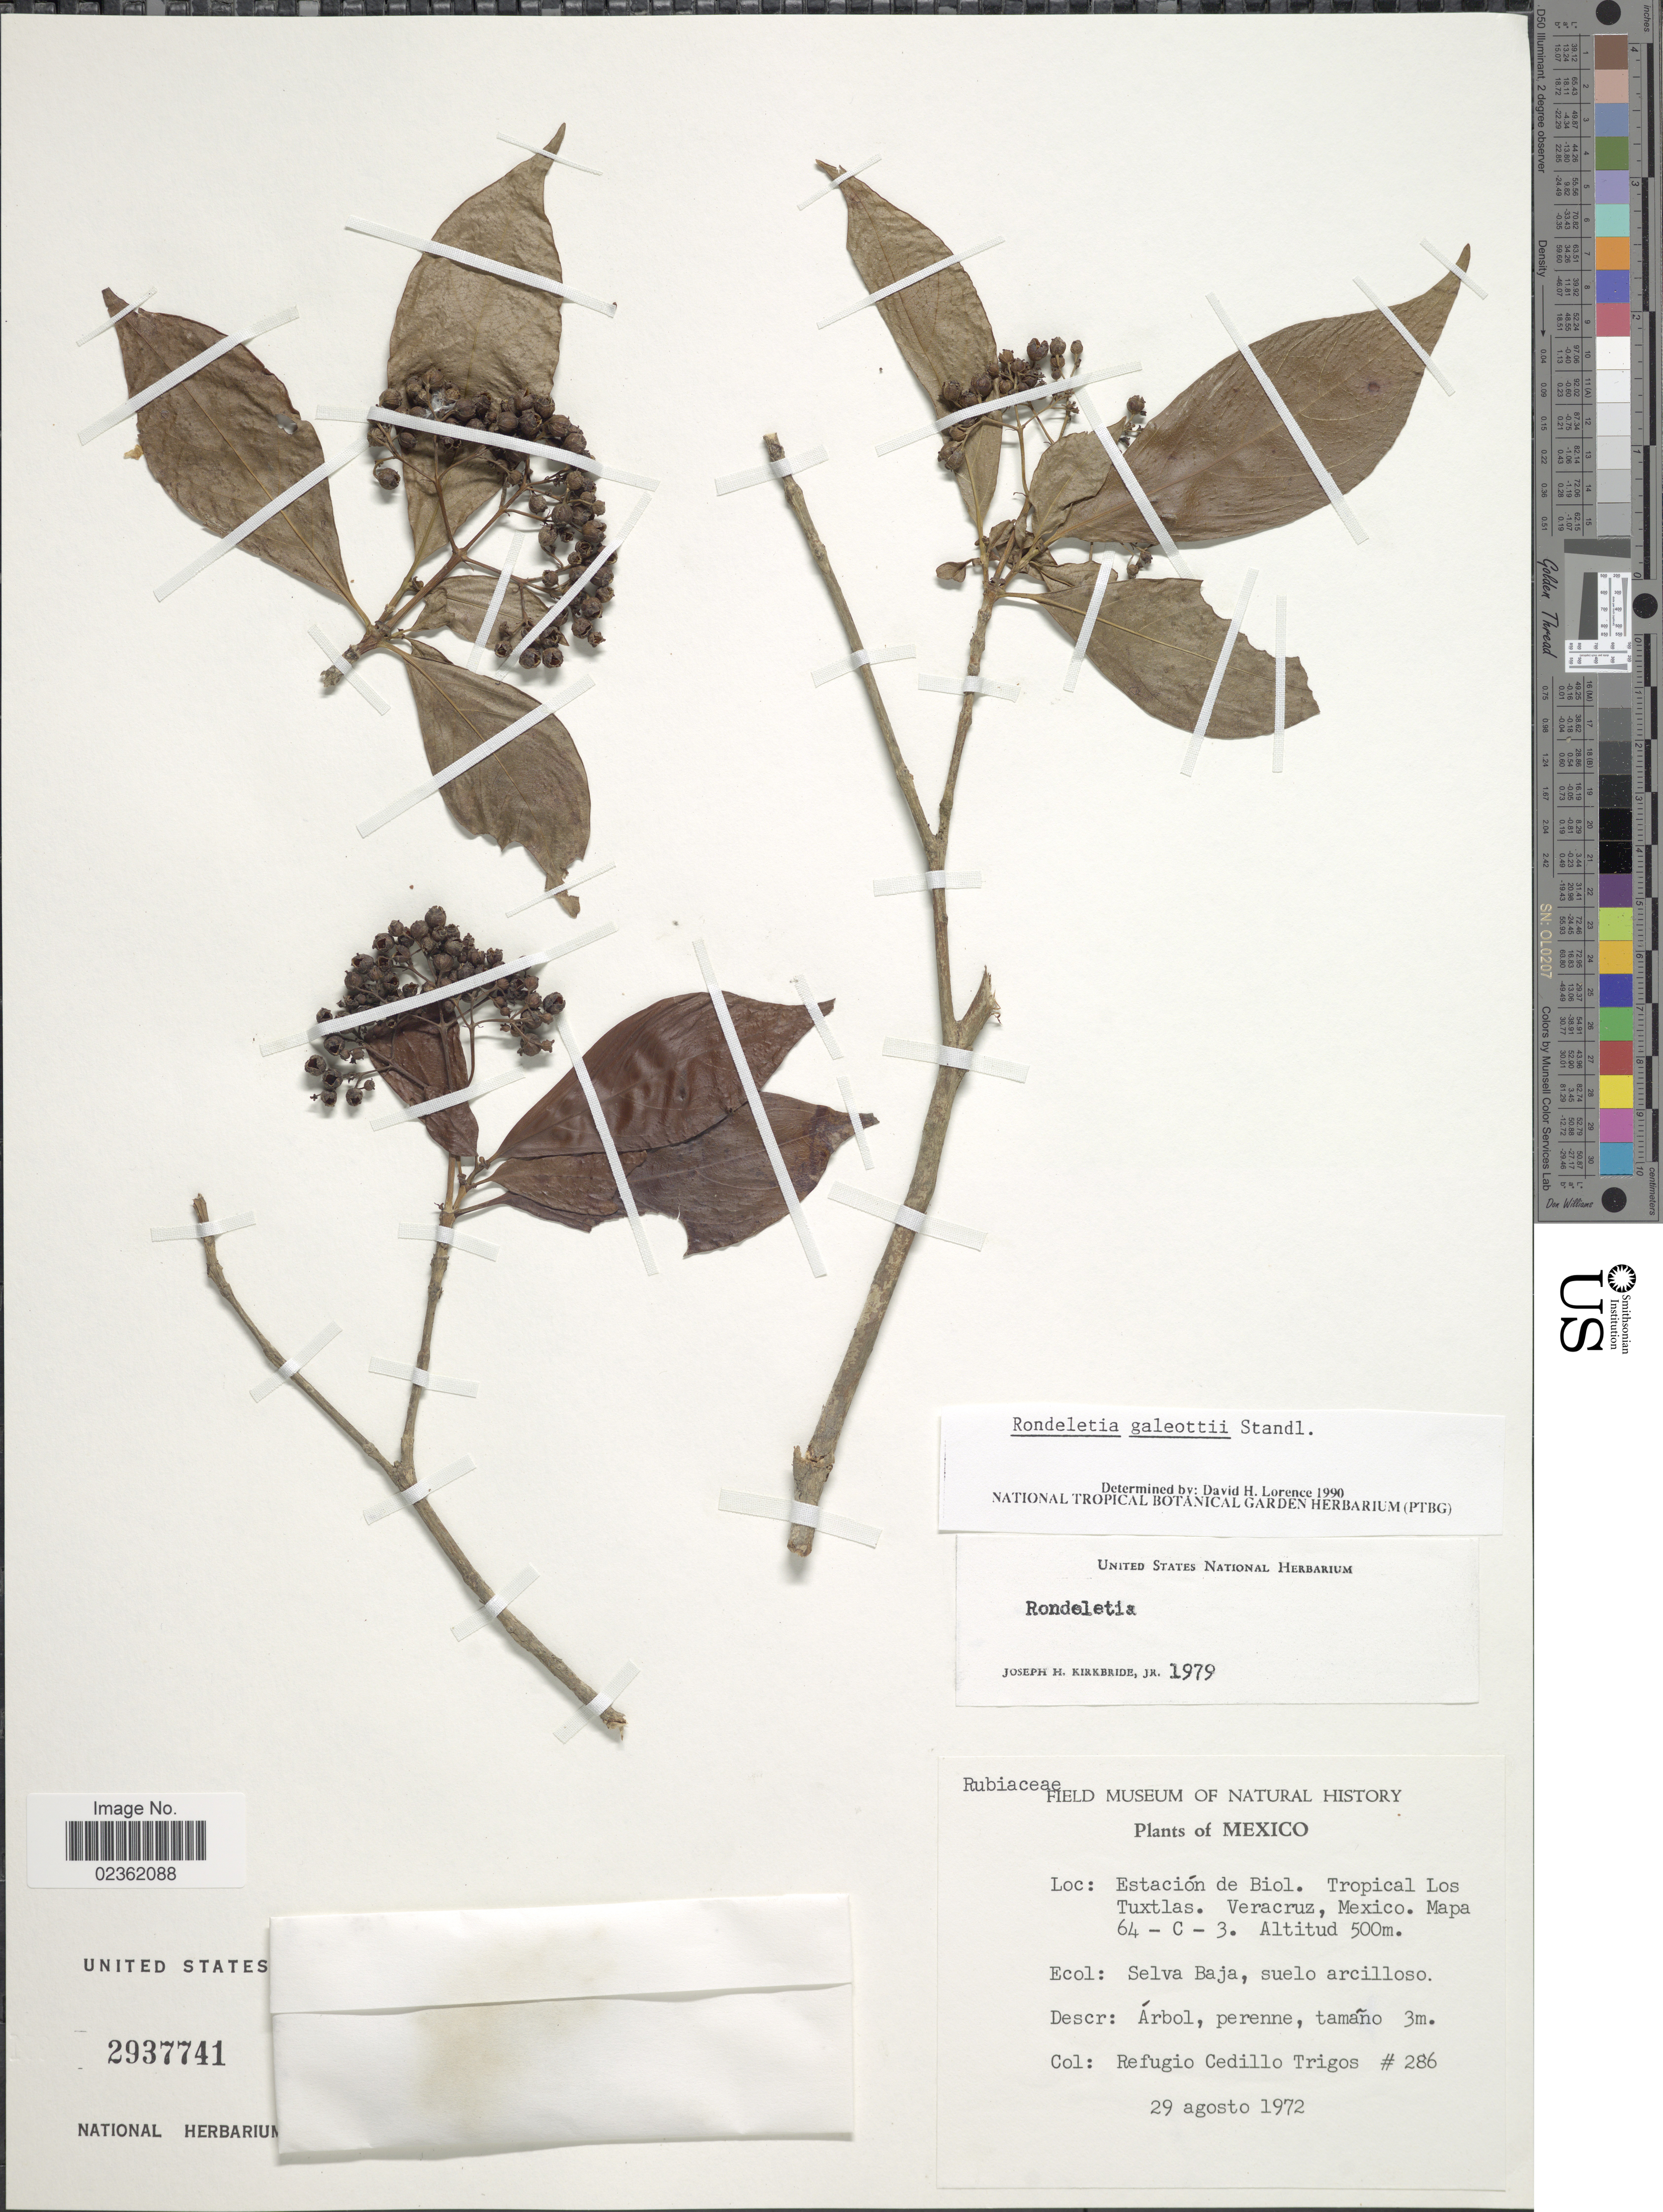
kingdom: Plantae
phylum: Tracheophyta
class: Magnoliopsida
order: Gentianales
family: Rubiaceae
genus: Rondeletia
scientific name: Rondeletia galeottii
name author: Standl.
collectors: R. CedilloT.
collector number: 286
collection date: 1972-08-29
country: Mexico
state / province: Veracruz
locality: Estacion de Biol. Tropical Los Tuxtlas, Veracruz, Mapa 64-C-3.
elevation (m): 500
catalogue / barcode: US 2937741